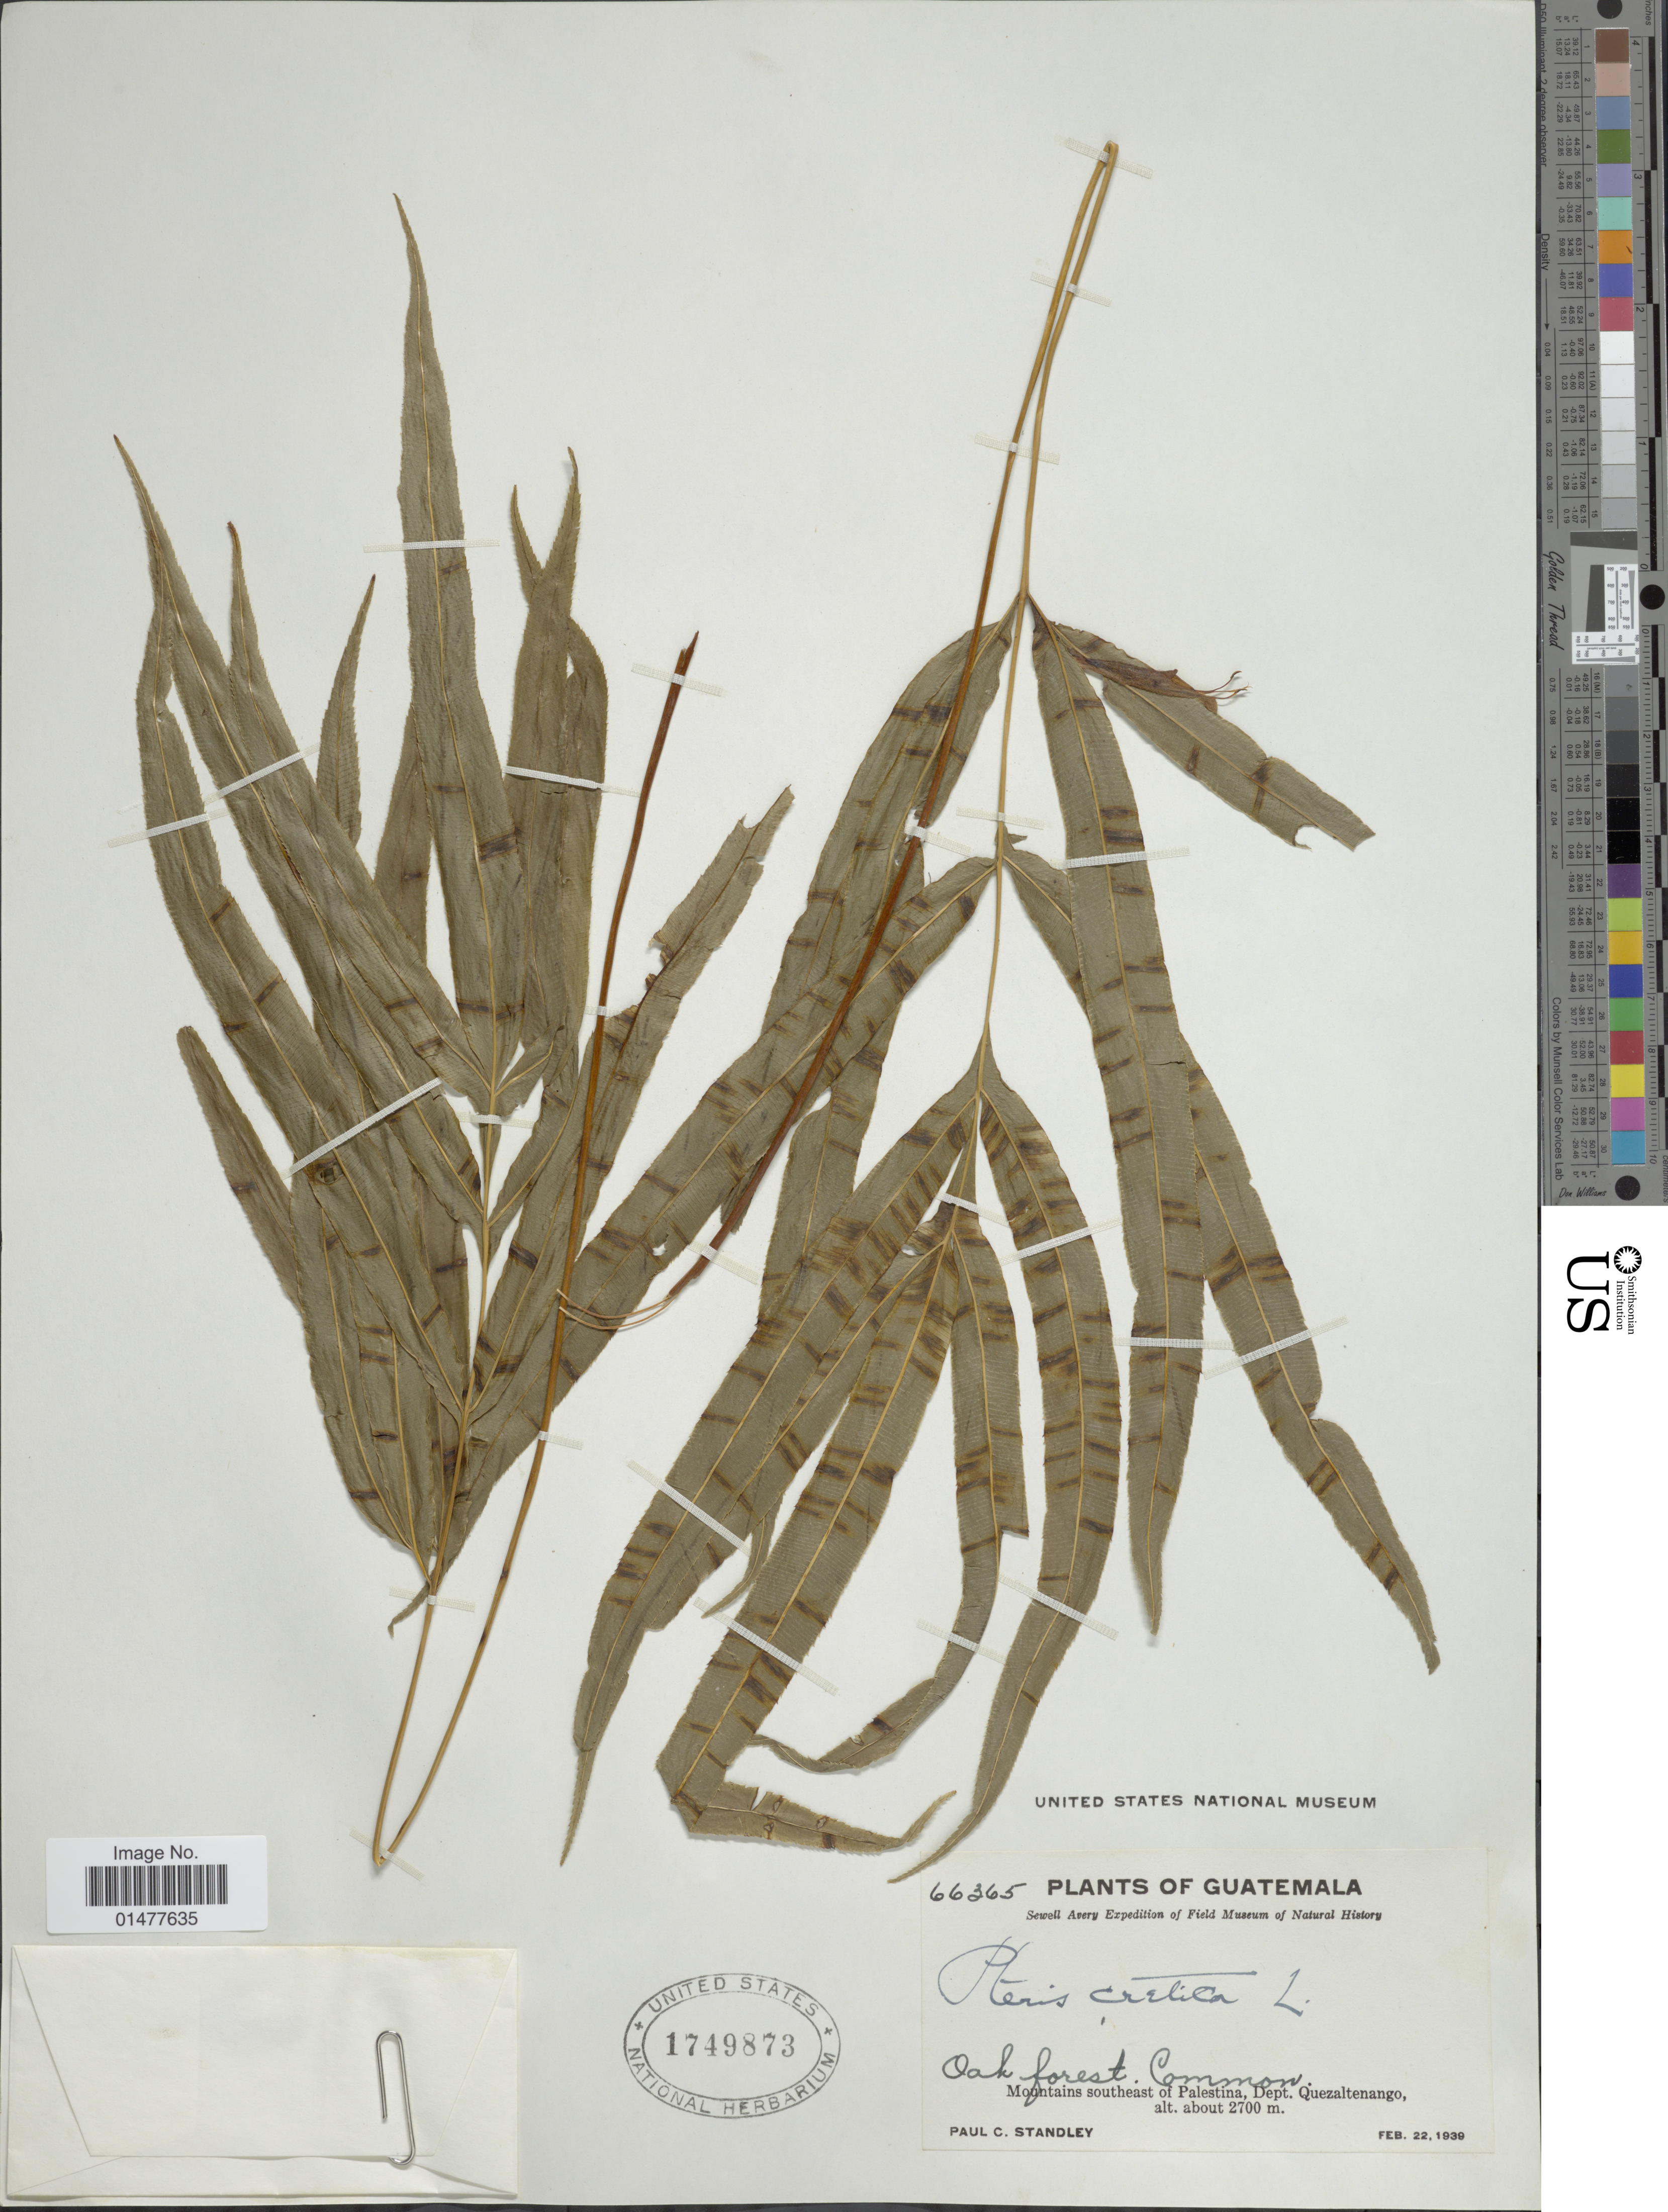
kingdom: Plantae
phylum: Tracheophyta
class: Polypodiopsida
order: Polypodiales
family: Pteridaceae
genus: Pteris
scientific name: Pteris cretica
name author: L.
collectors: P. C. Standley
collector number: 66365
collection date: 1939-02-22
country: Guatemala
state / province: Quetzaltenango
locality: Mountains southeast of Palestina.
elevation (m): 2700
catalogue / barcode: US 1749873